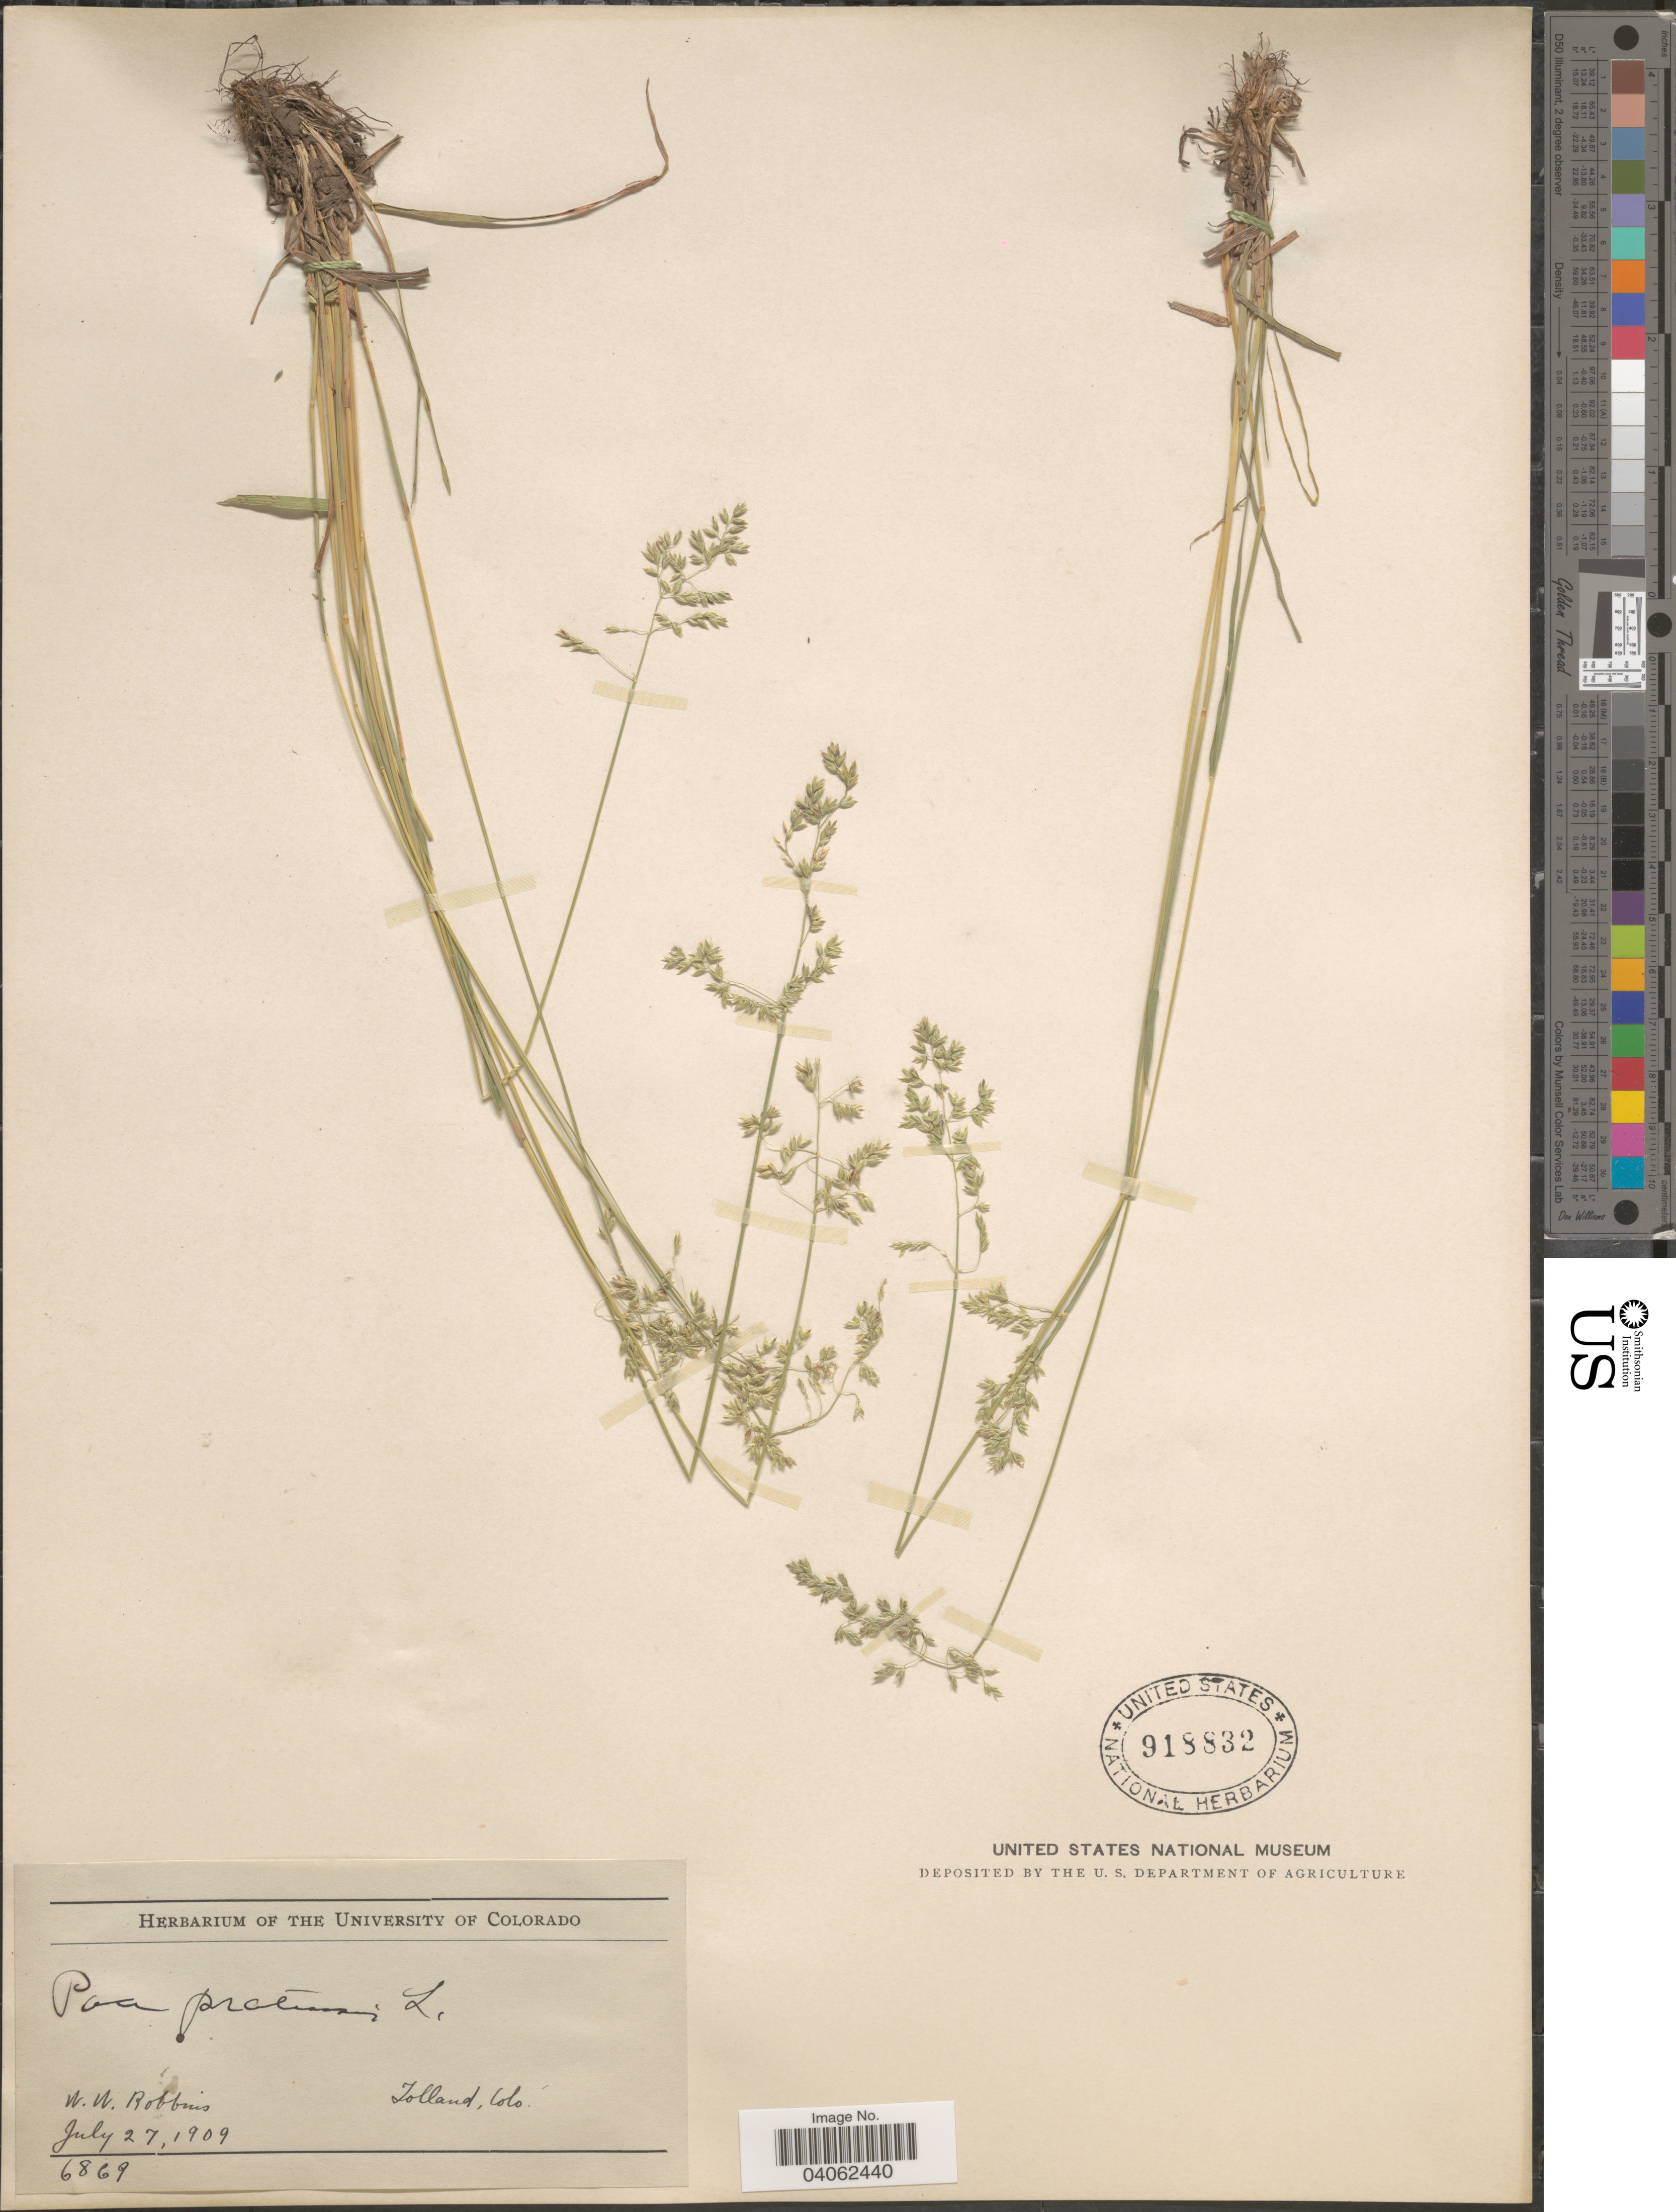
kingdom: Plantae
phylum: Tracheophyta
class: Liliopsida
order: Poales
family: Poaceae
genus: Poa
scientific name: Poa pratensis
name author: L.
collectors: W. Robbins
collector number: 6869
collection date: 1909-07-27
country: United States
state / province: Colorado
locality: Tolland.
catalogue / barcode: US 918832